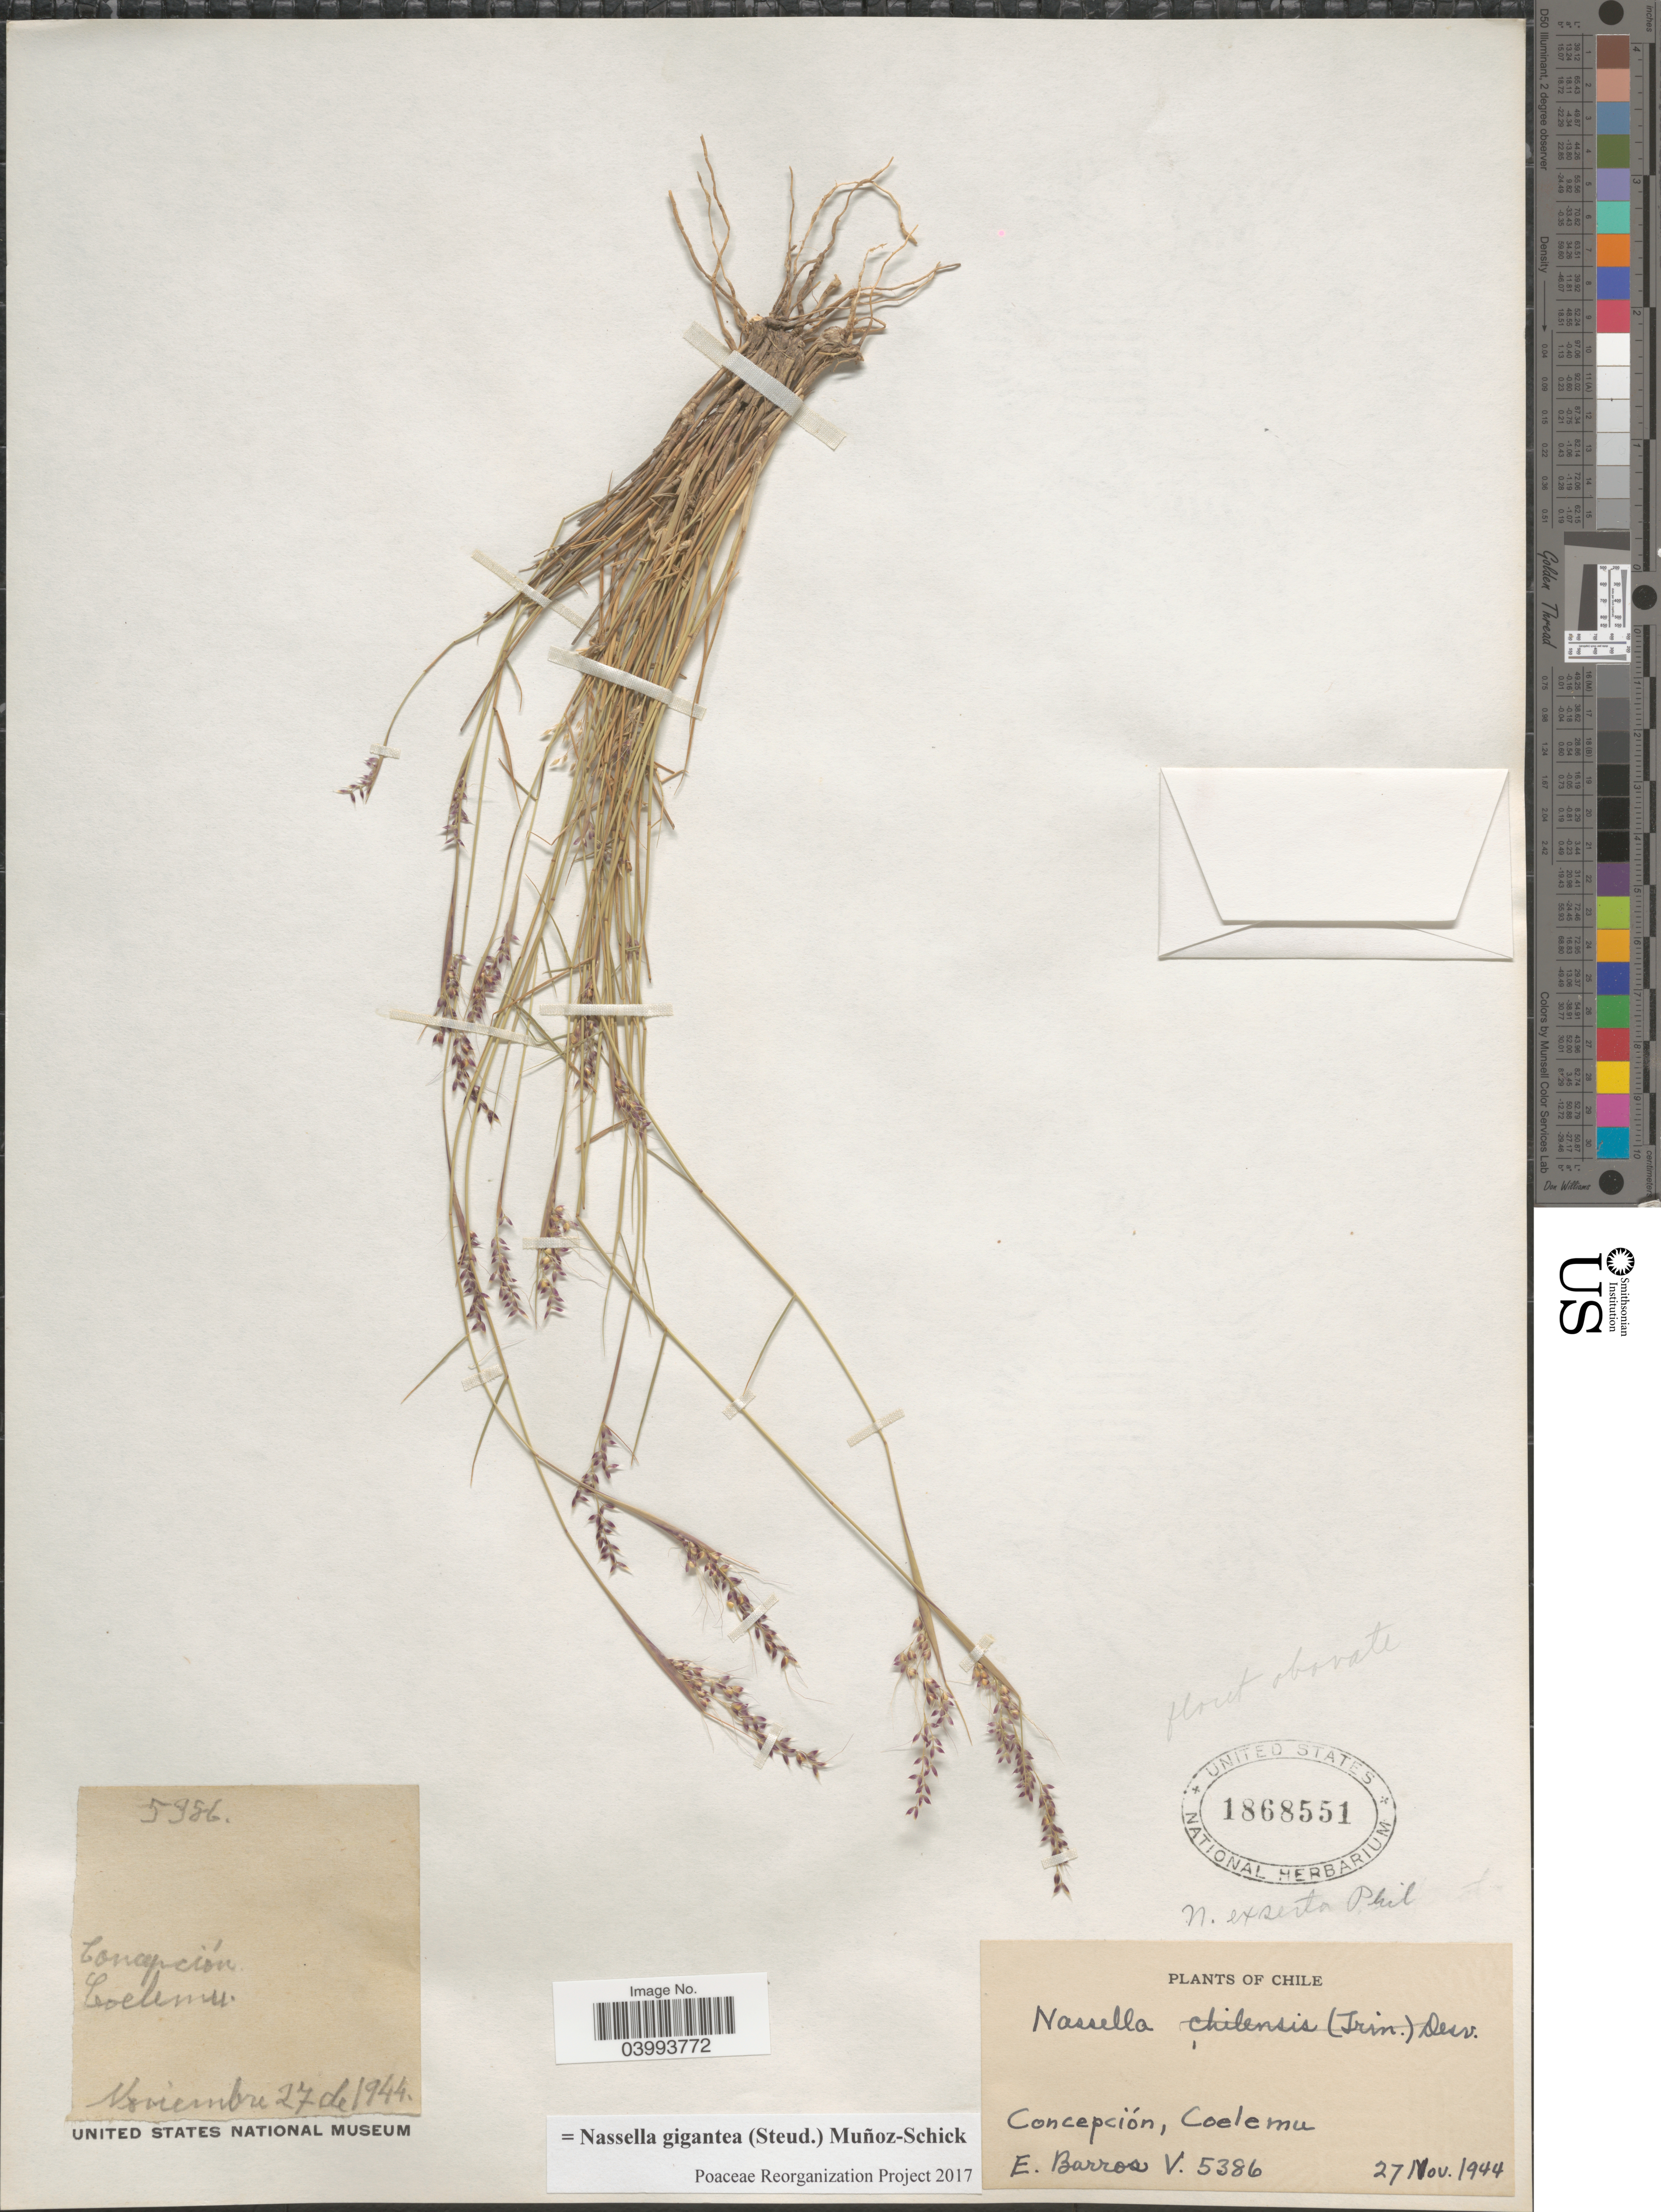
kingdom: Plantae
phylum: Tracheophyta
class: Liliopsida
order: Poales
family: Poaceae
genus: Nassella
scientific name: Nassella gigantea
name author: (Steud.) Muñoz-Schick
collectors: E. Barros V.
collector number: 5386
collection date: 1944-11-27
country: Chile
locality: Concepción, Coelemu.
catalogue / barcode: US 1868551